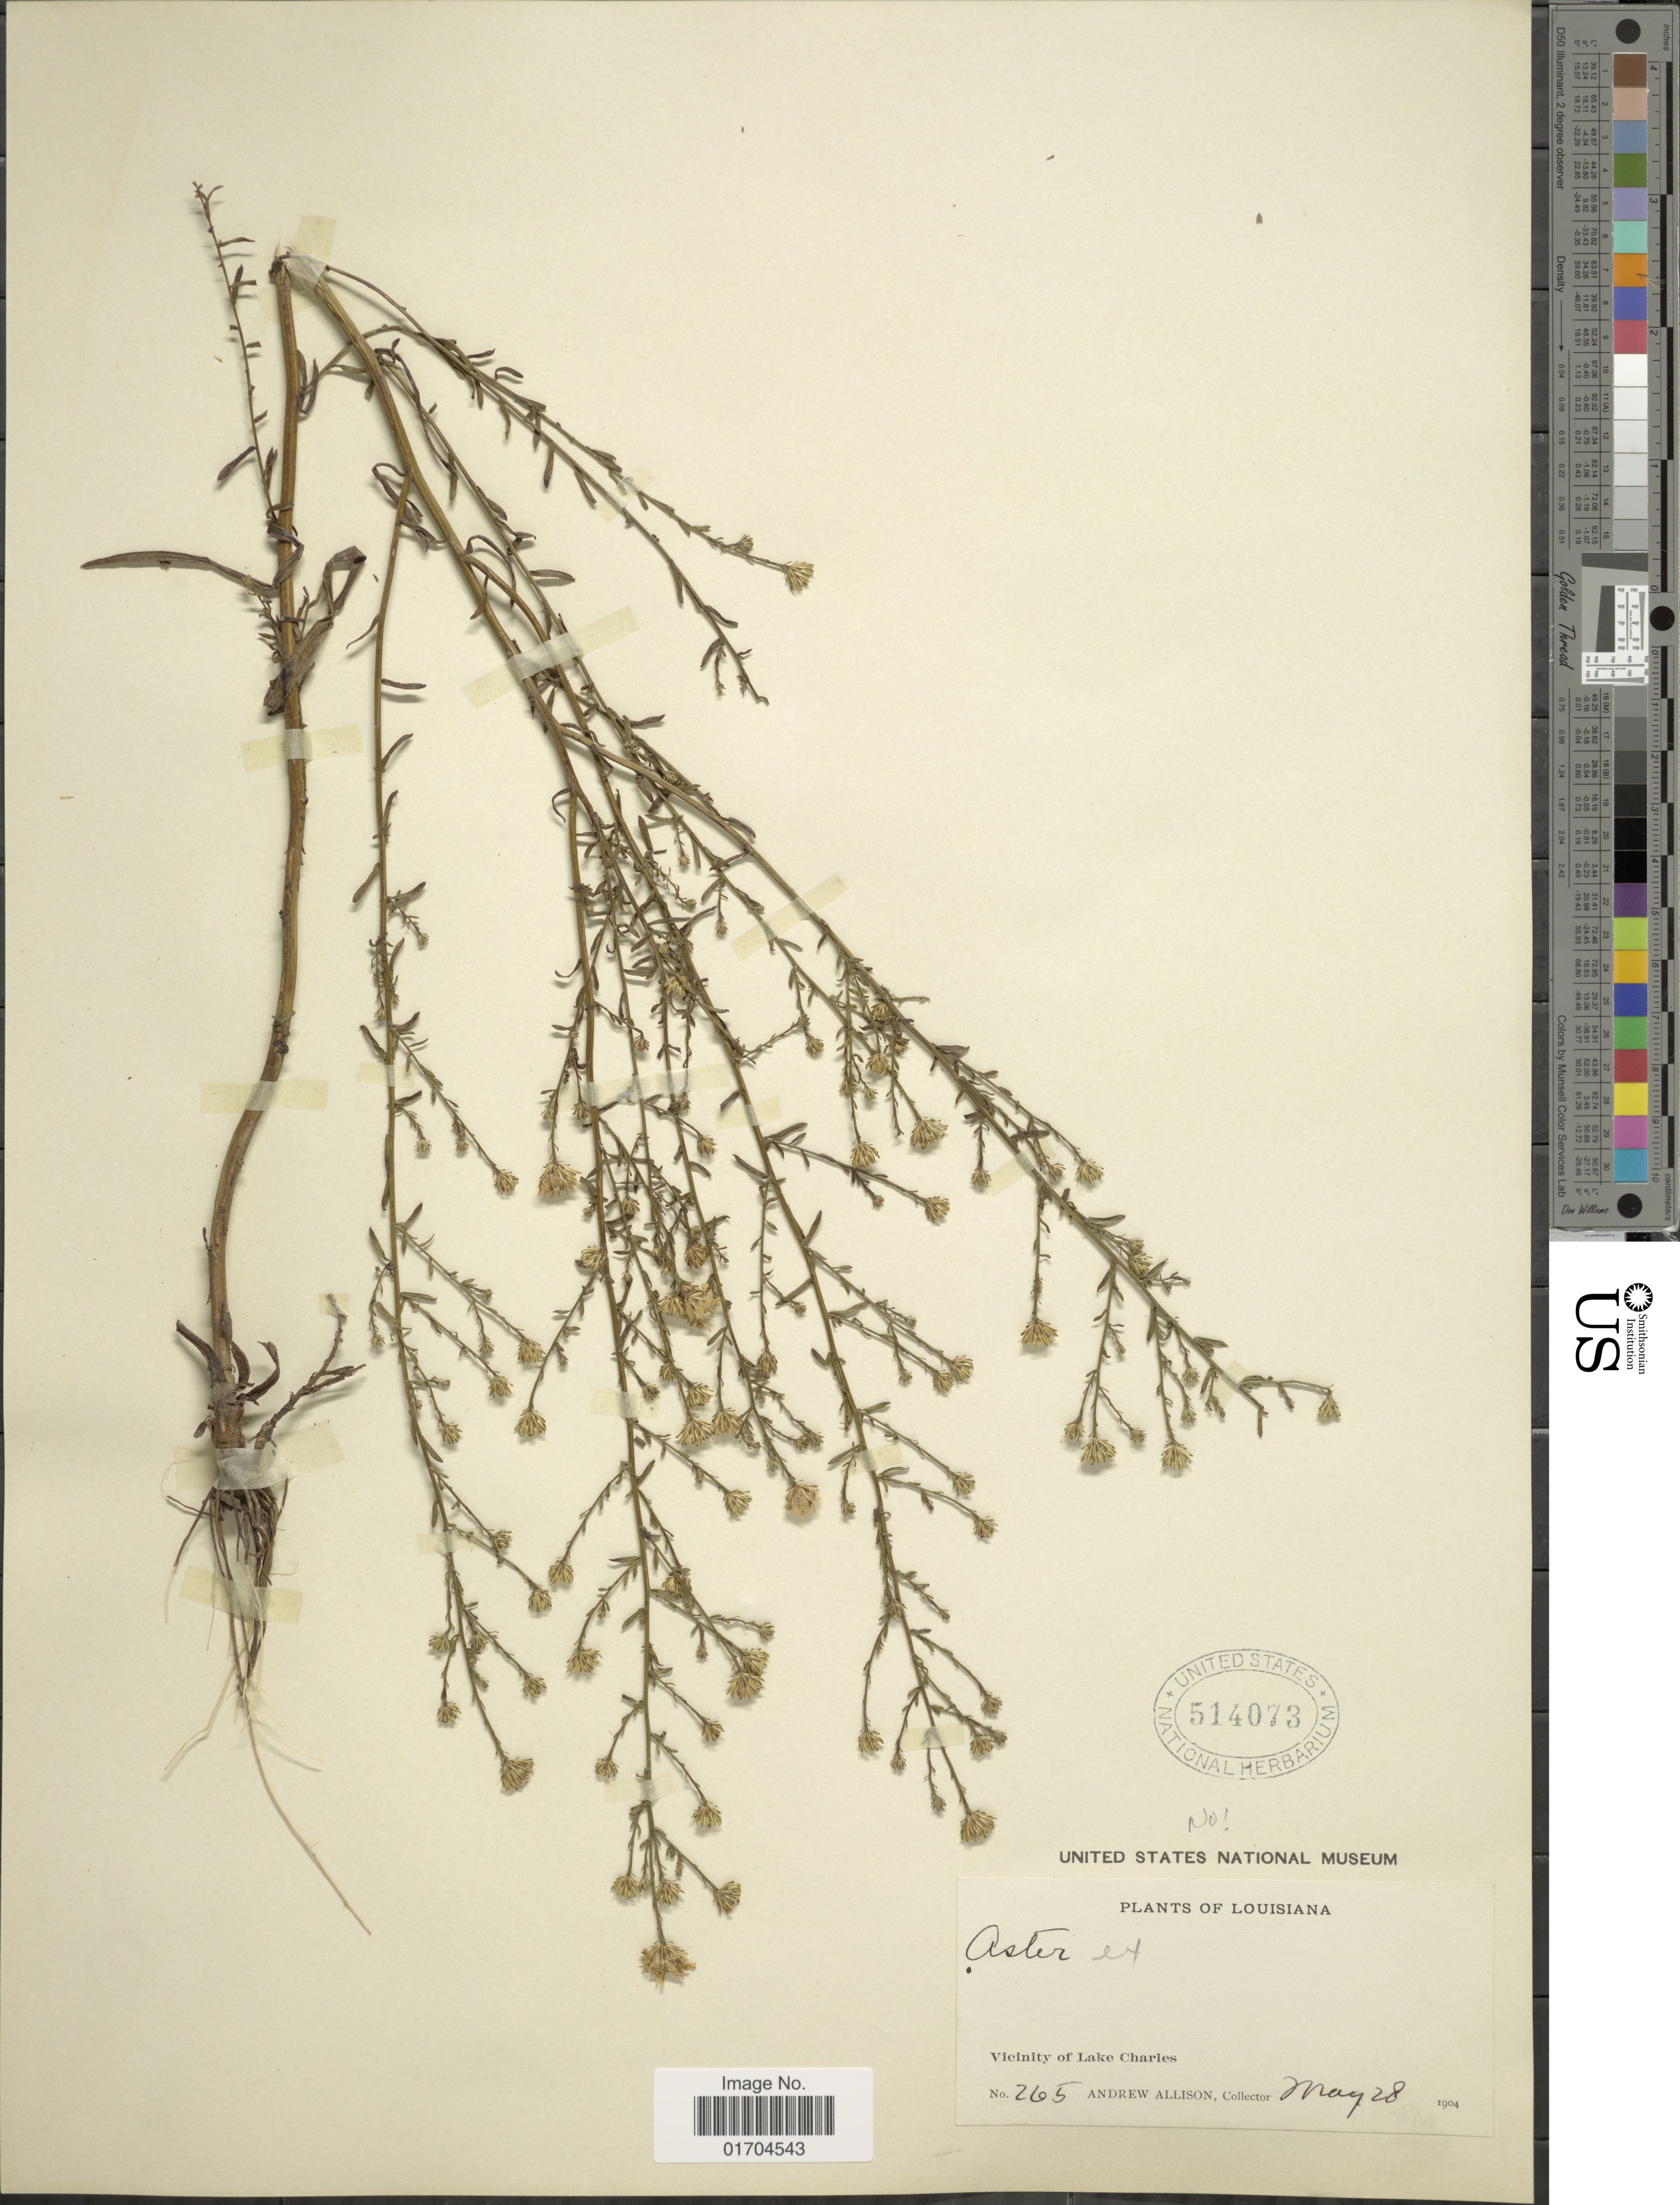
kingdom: Plantae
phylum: Tracheophyta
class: Magnoliopsida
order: Asterales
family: Asteraceae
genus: Symphyotrichum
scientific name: Symphyotrichum sp.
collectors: A. Allison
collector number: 265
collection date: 1904-05-28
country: United States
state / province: Louisiana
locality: Vicinity of Lake Charles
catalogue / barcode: US 514073